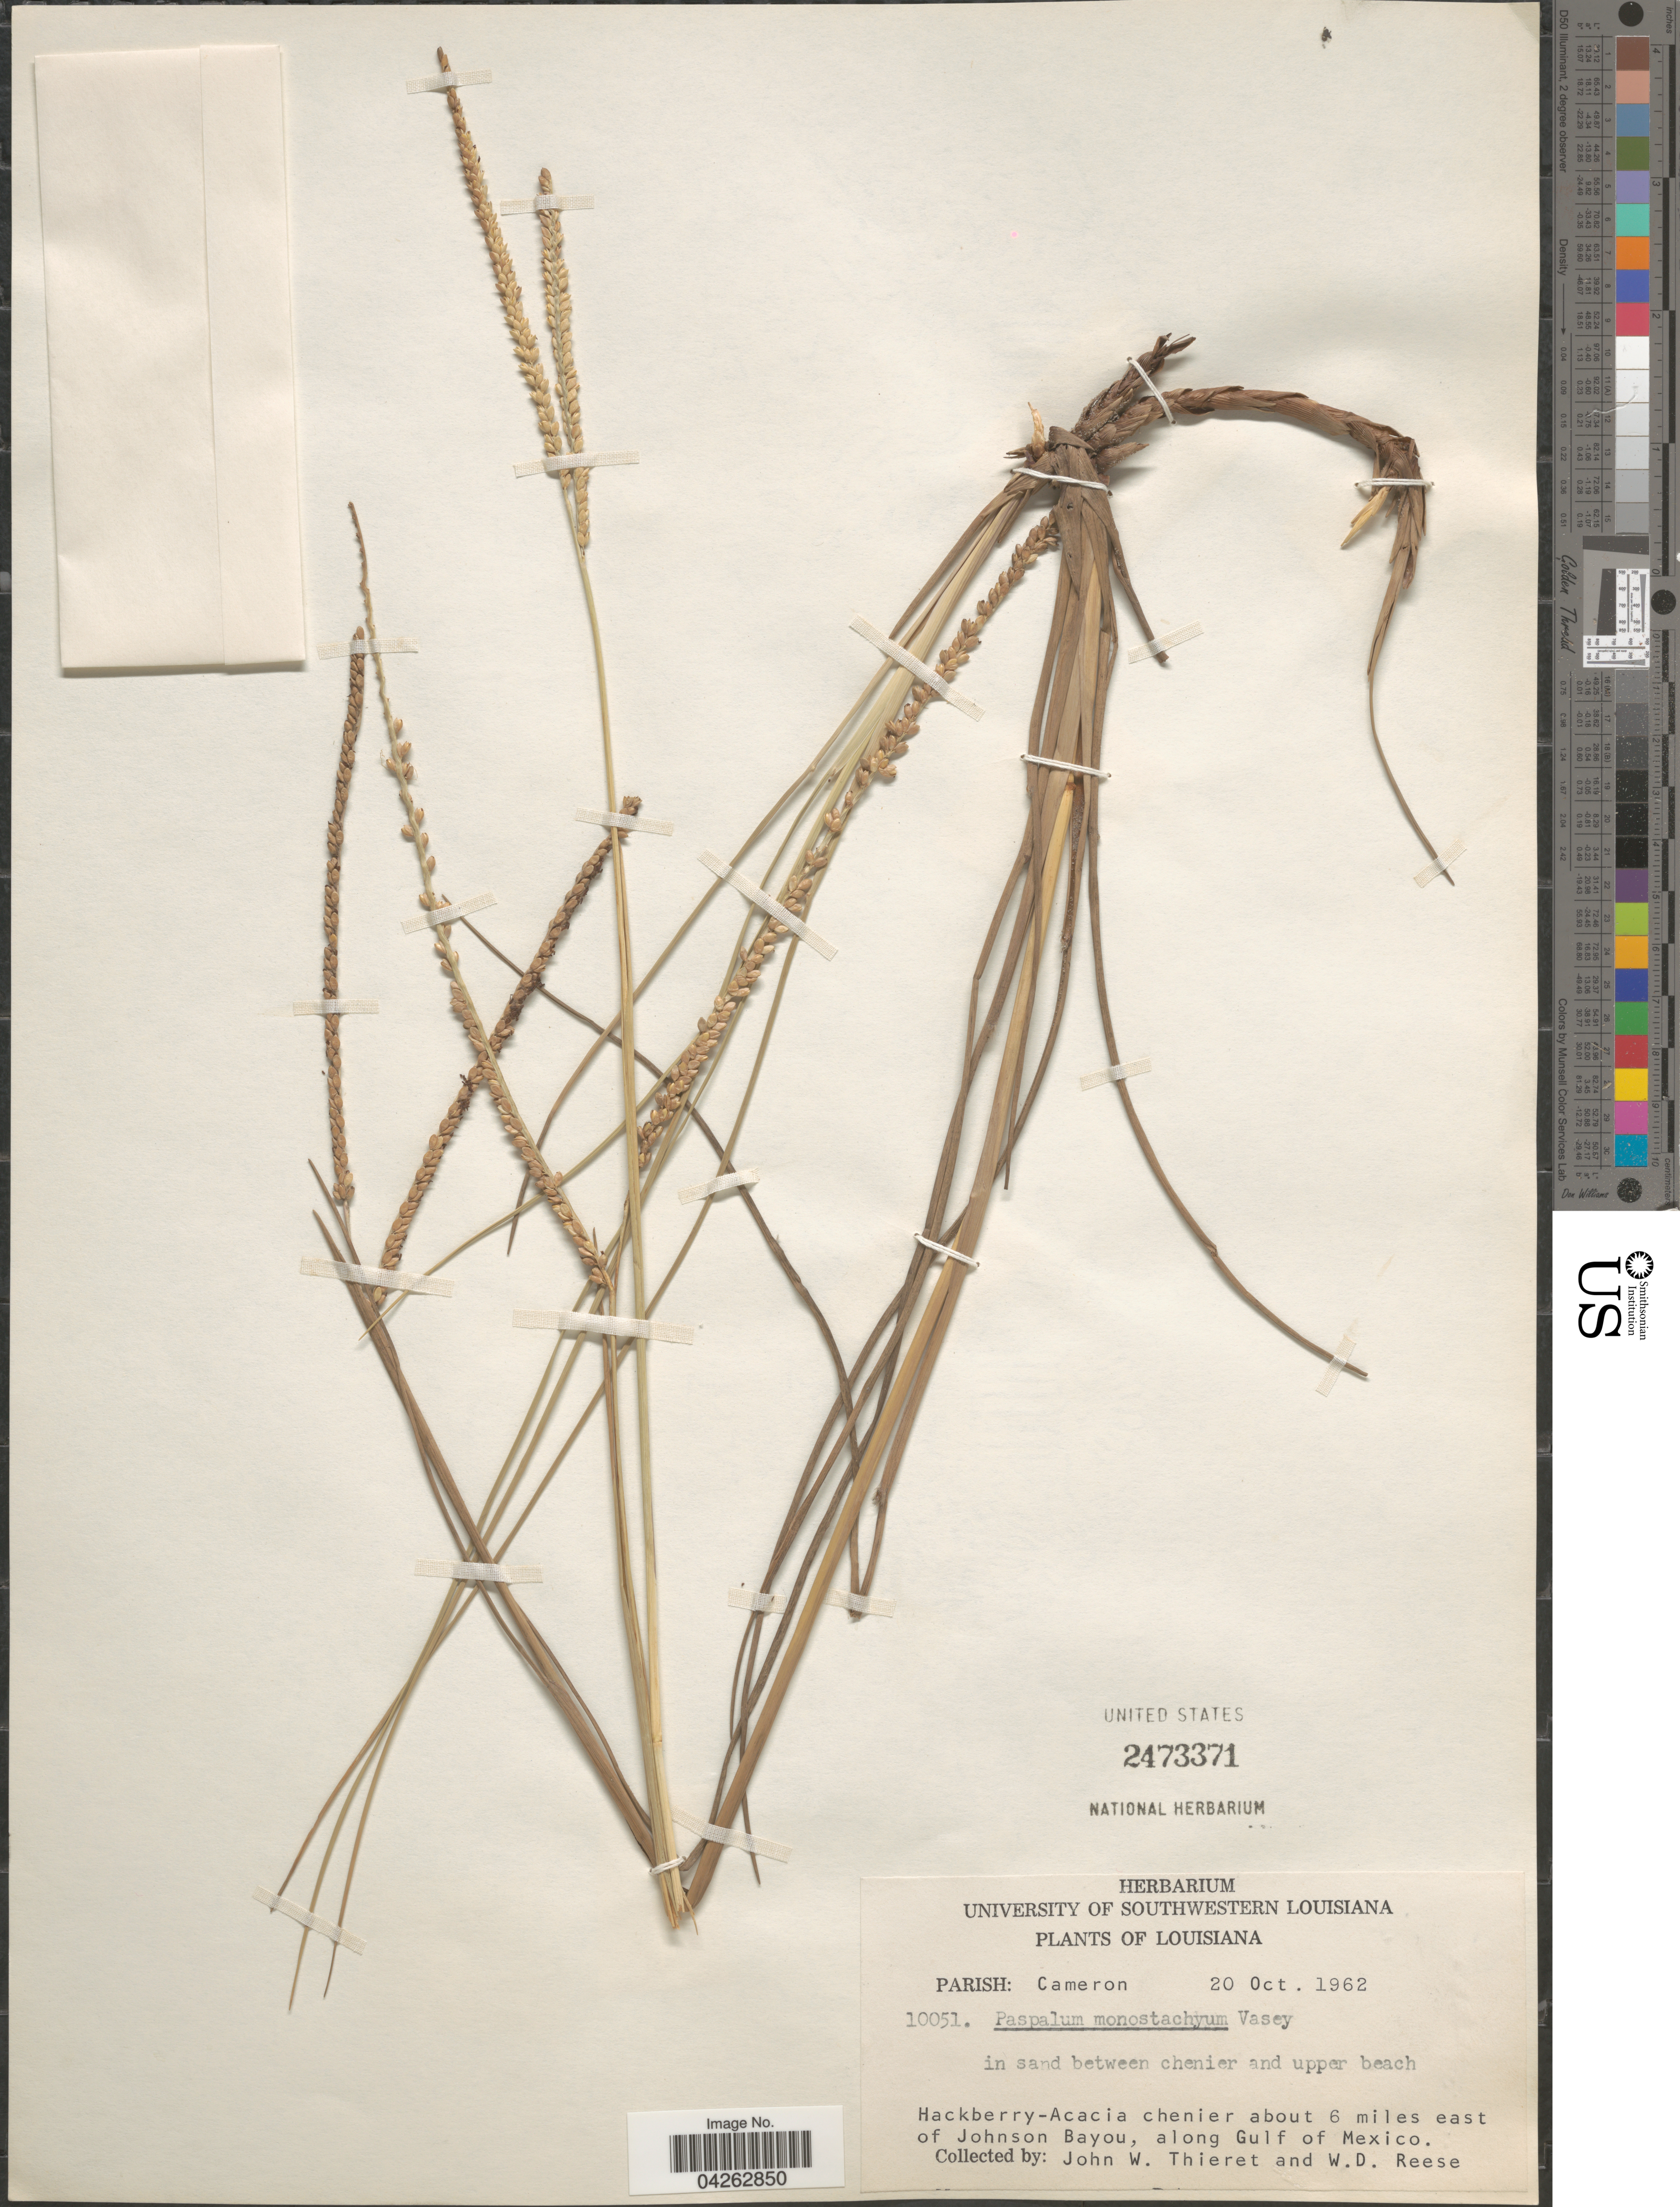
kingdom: Plantae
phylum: Tracheophyta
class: Liliopsida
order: Poales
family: Poaceae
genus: Paspalum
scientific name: Paspalum monostachyum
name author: Vasey ex Chapm.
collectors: J. W. Thieret & W. Reese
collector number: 10051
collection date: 1962-10-20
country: United States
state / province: Louisiana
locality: Parish: Cameron. In sand between chenier and upper beach. Hackberry-Acacia chenier about 6 miles east of Johnson Bayou, along Gulf of Mexico.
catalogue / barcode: US 2473371